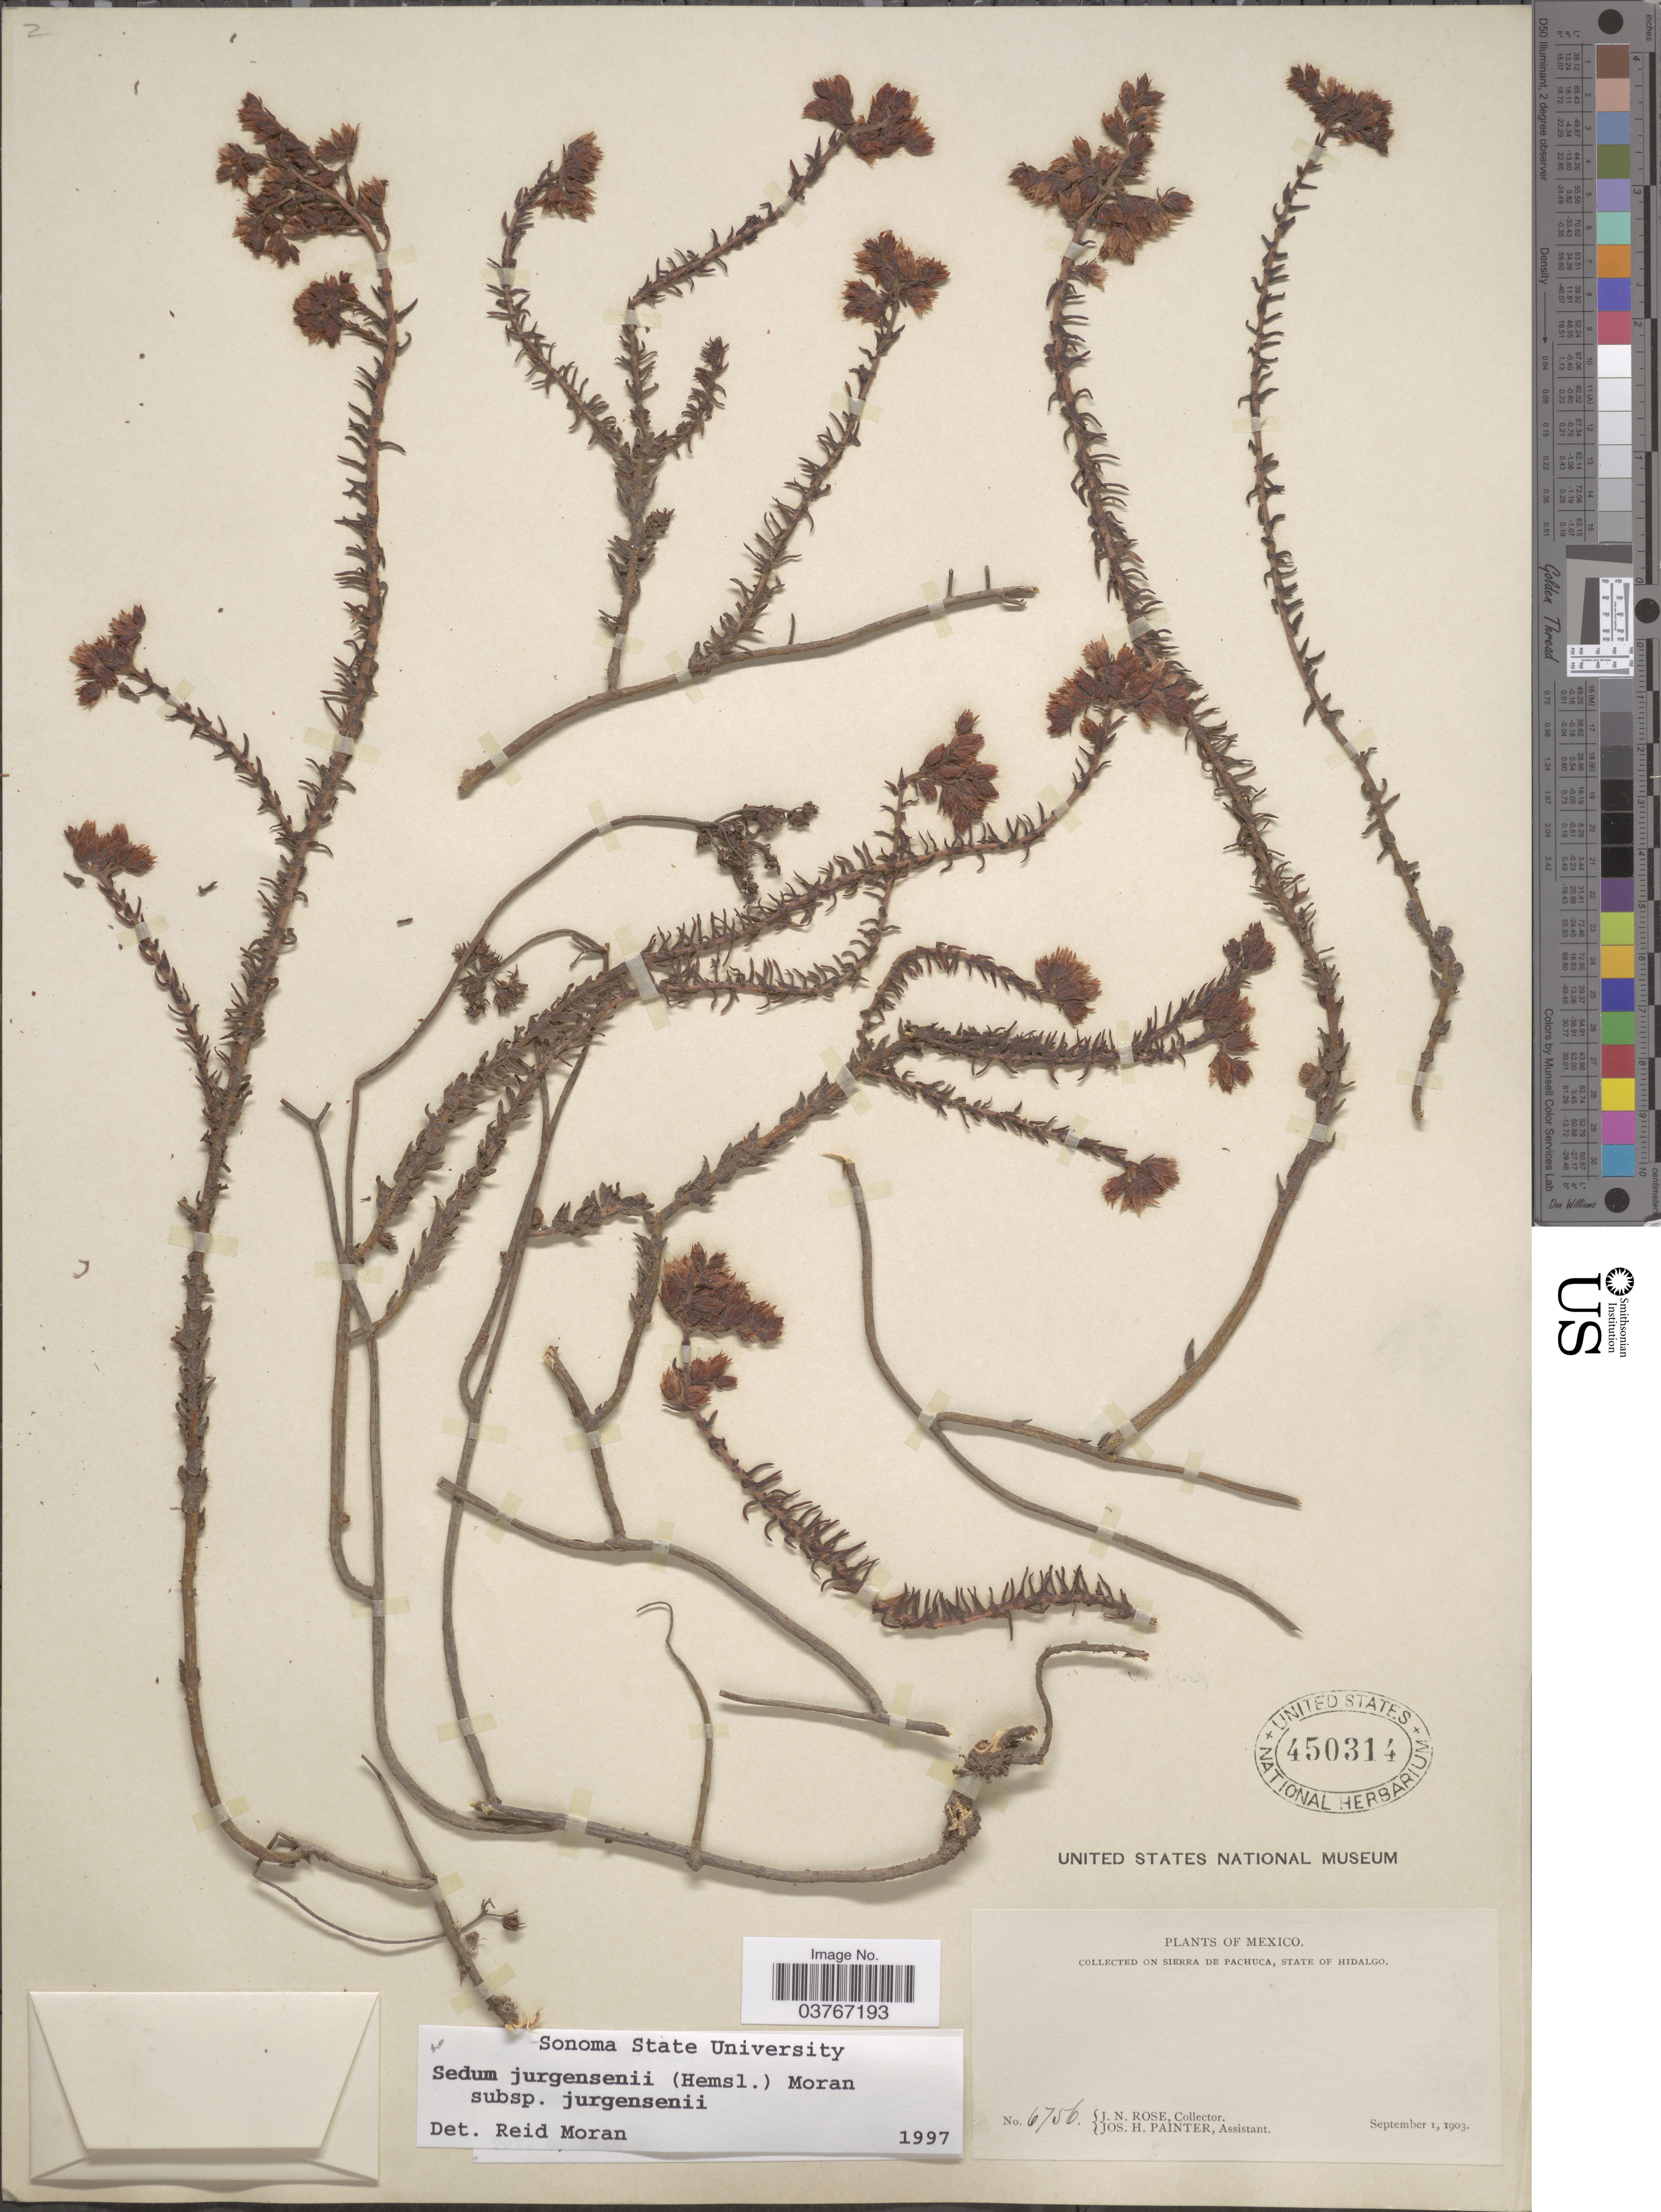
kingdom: Plantae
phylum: Tracheophyta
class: Magnoliopsida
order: Saxifragales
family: Crassulaceae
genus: Sedum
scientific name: Sedum jurgensenii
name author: (Hemsl.) Moran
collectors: J. N. Rose & J. H. Painter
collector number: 6756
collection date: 1903-09-01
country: Mexico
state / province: Hidalgo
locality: On Sierra de Pachuca.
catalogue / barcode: US 450314